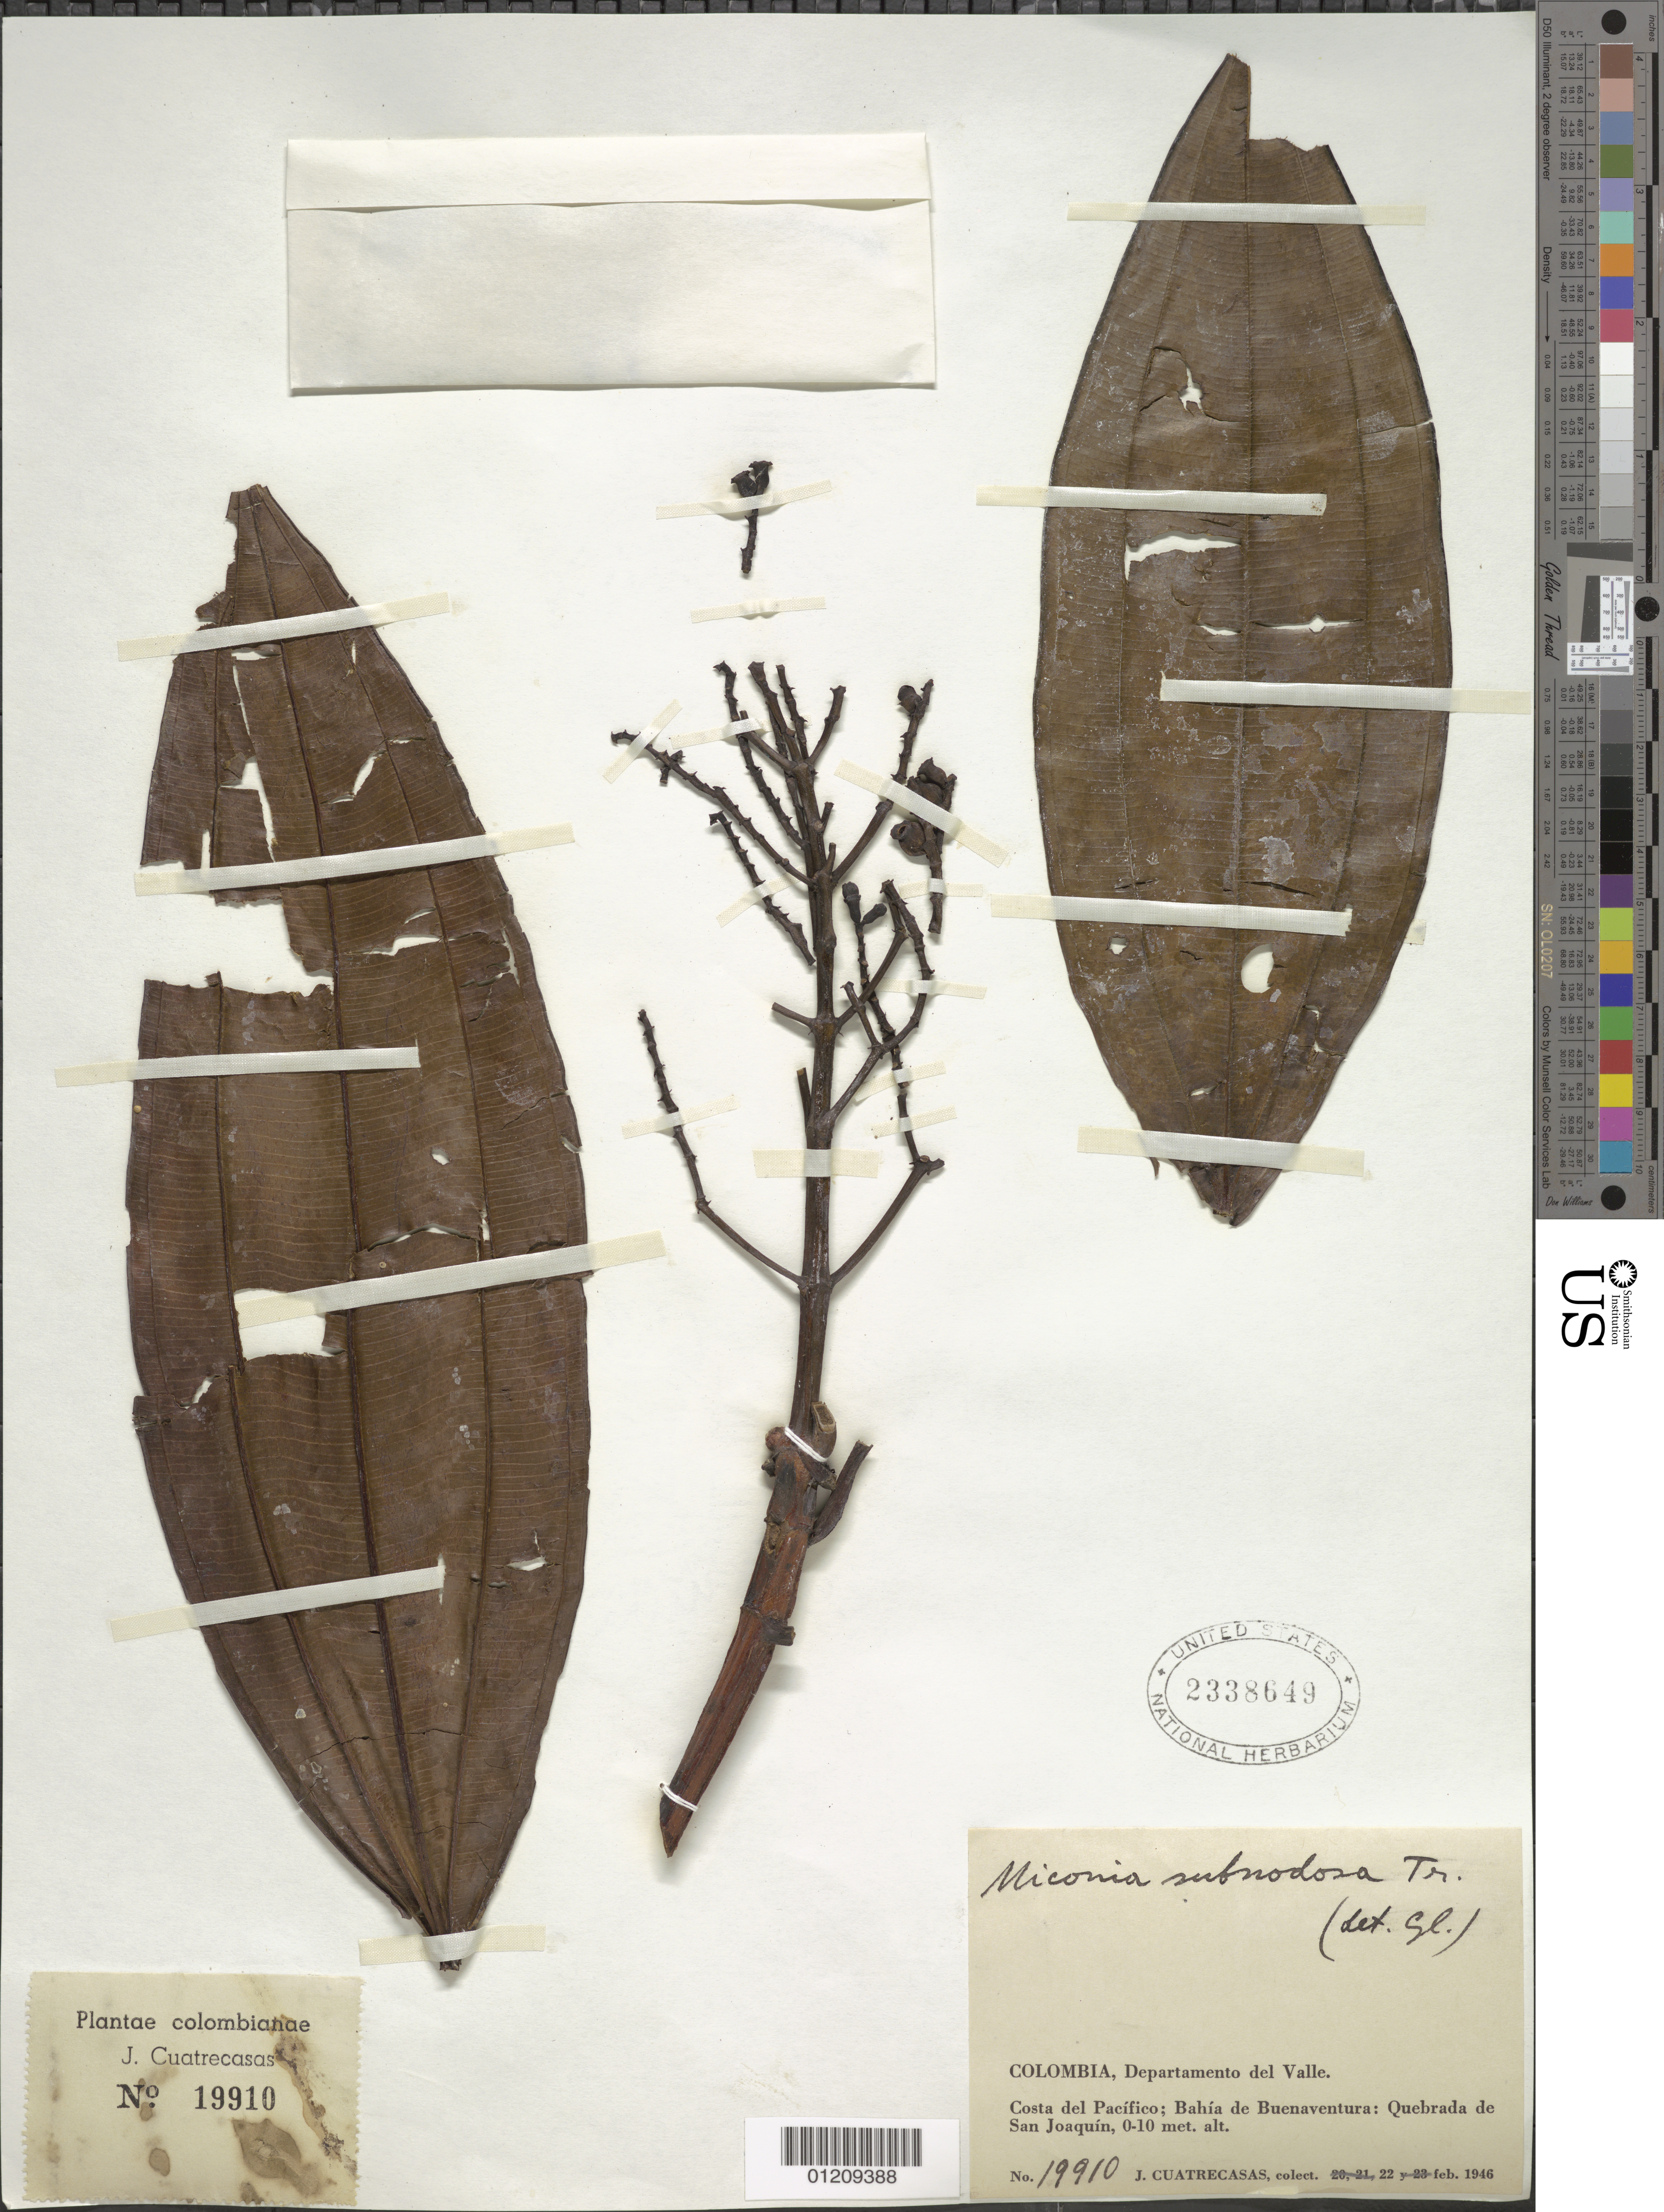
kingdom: Plantae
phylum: Tracheophyta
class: Magnoliopsida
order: Myrtales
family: Melastomataceae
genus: Miconia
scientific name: Miconia summa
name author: Cuatrec.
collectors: J. Cuatrecasas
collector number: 19910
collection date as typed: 22 Feb 1946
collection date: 1946-02-22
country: Colombia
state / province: Valle del Cauca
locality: Costa del Pacifico, Bahia de Buena Ventura, Quebrata de San Joaquin.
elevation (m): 0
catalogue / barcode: US 2338649